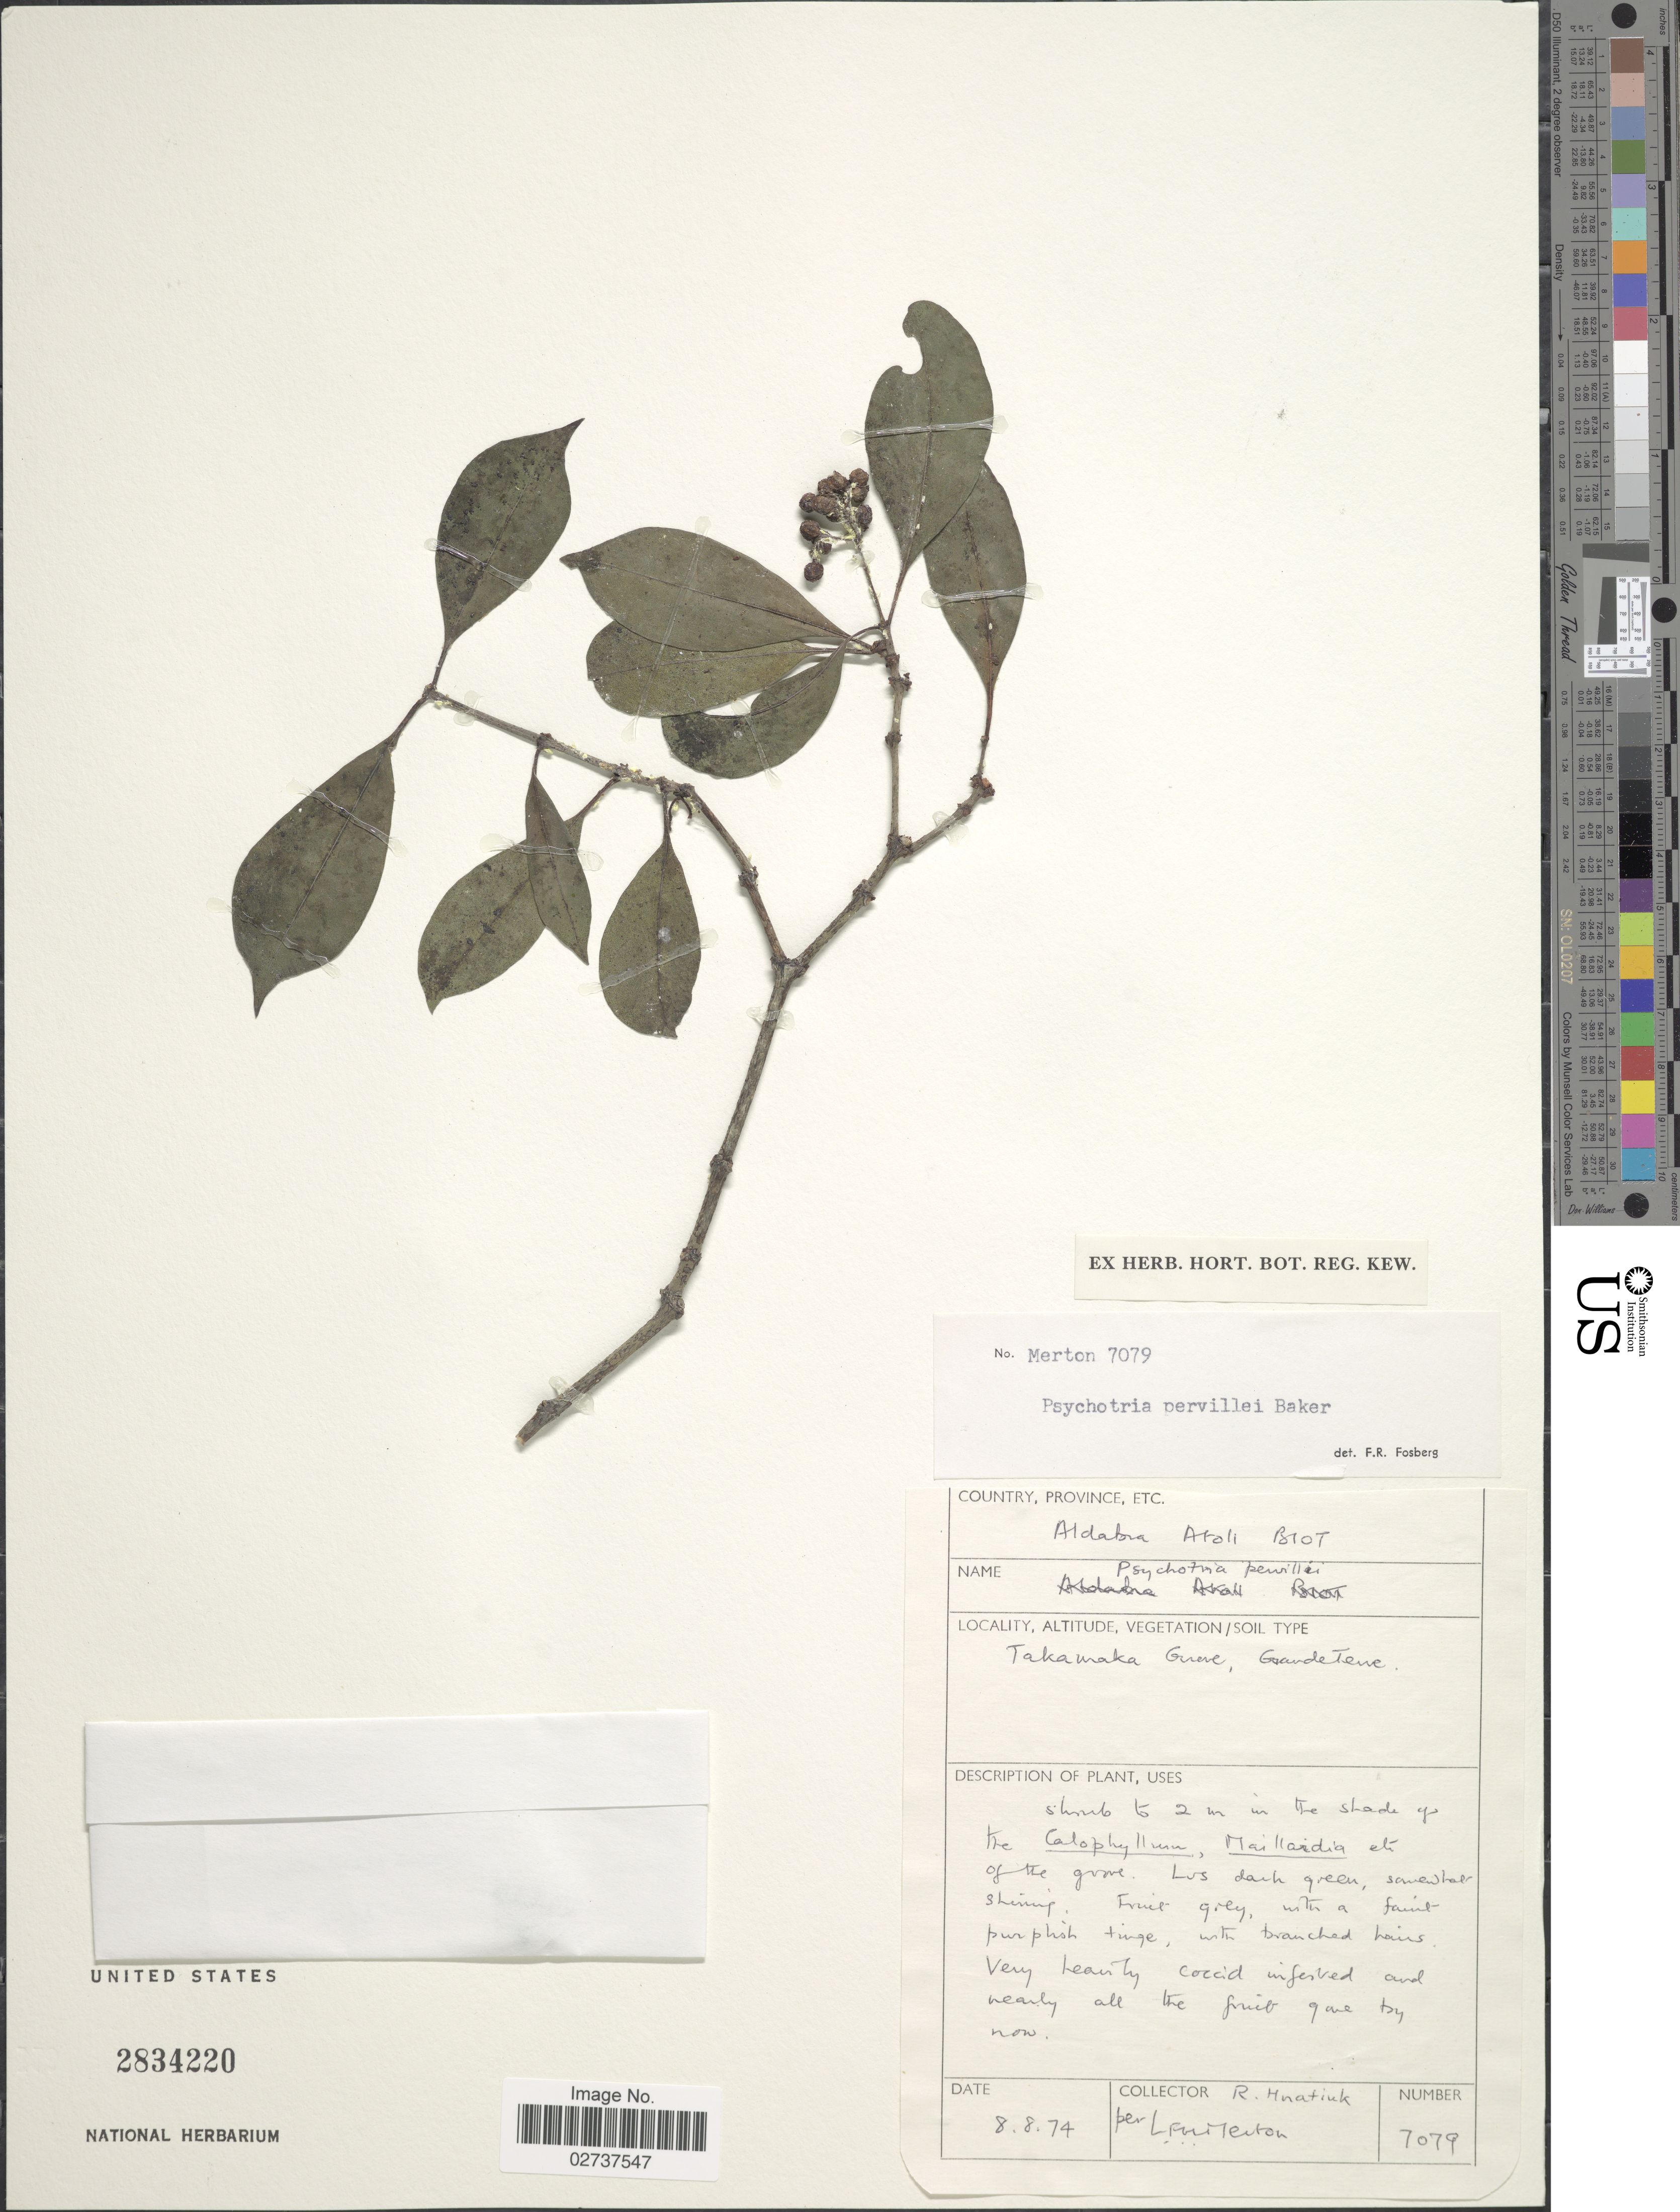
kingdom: Plantae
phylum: Tracheophyta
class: Magnoliopsida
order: Gentianales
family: Rubiaceae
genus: Psychotria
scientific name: Psychotria pervillei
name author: Baker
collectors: R. Hnatiuk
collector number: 7079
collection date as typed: Transcribed d/m/y: 8/8/74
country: Seychelles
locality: Aldabra Atoll Biot [interpreted], Takamaka Grove, GrandeTere [interpreted].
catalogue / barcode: US 2834220